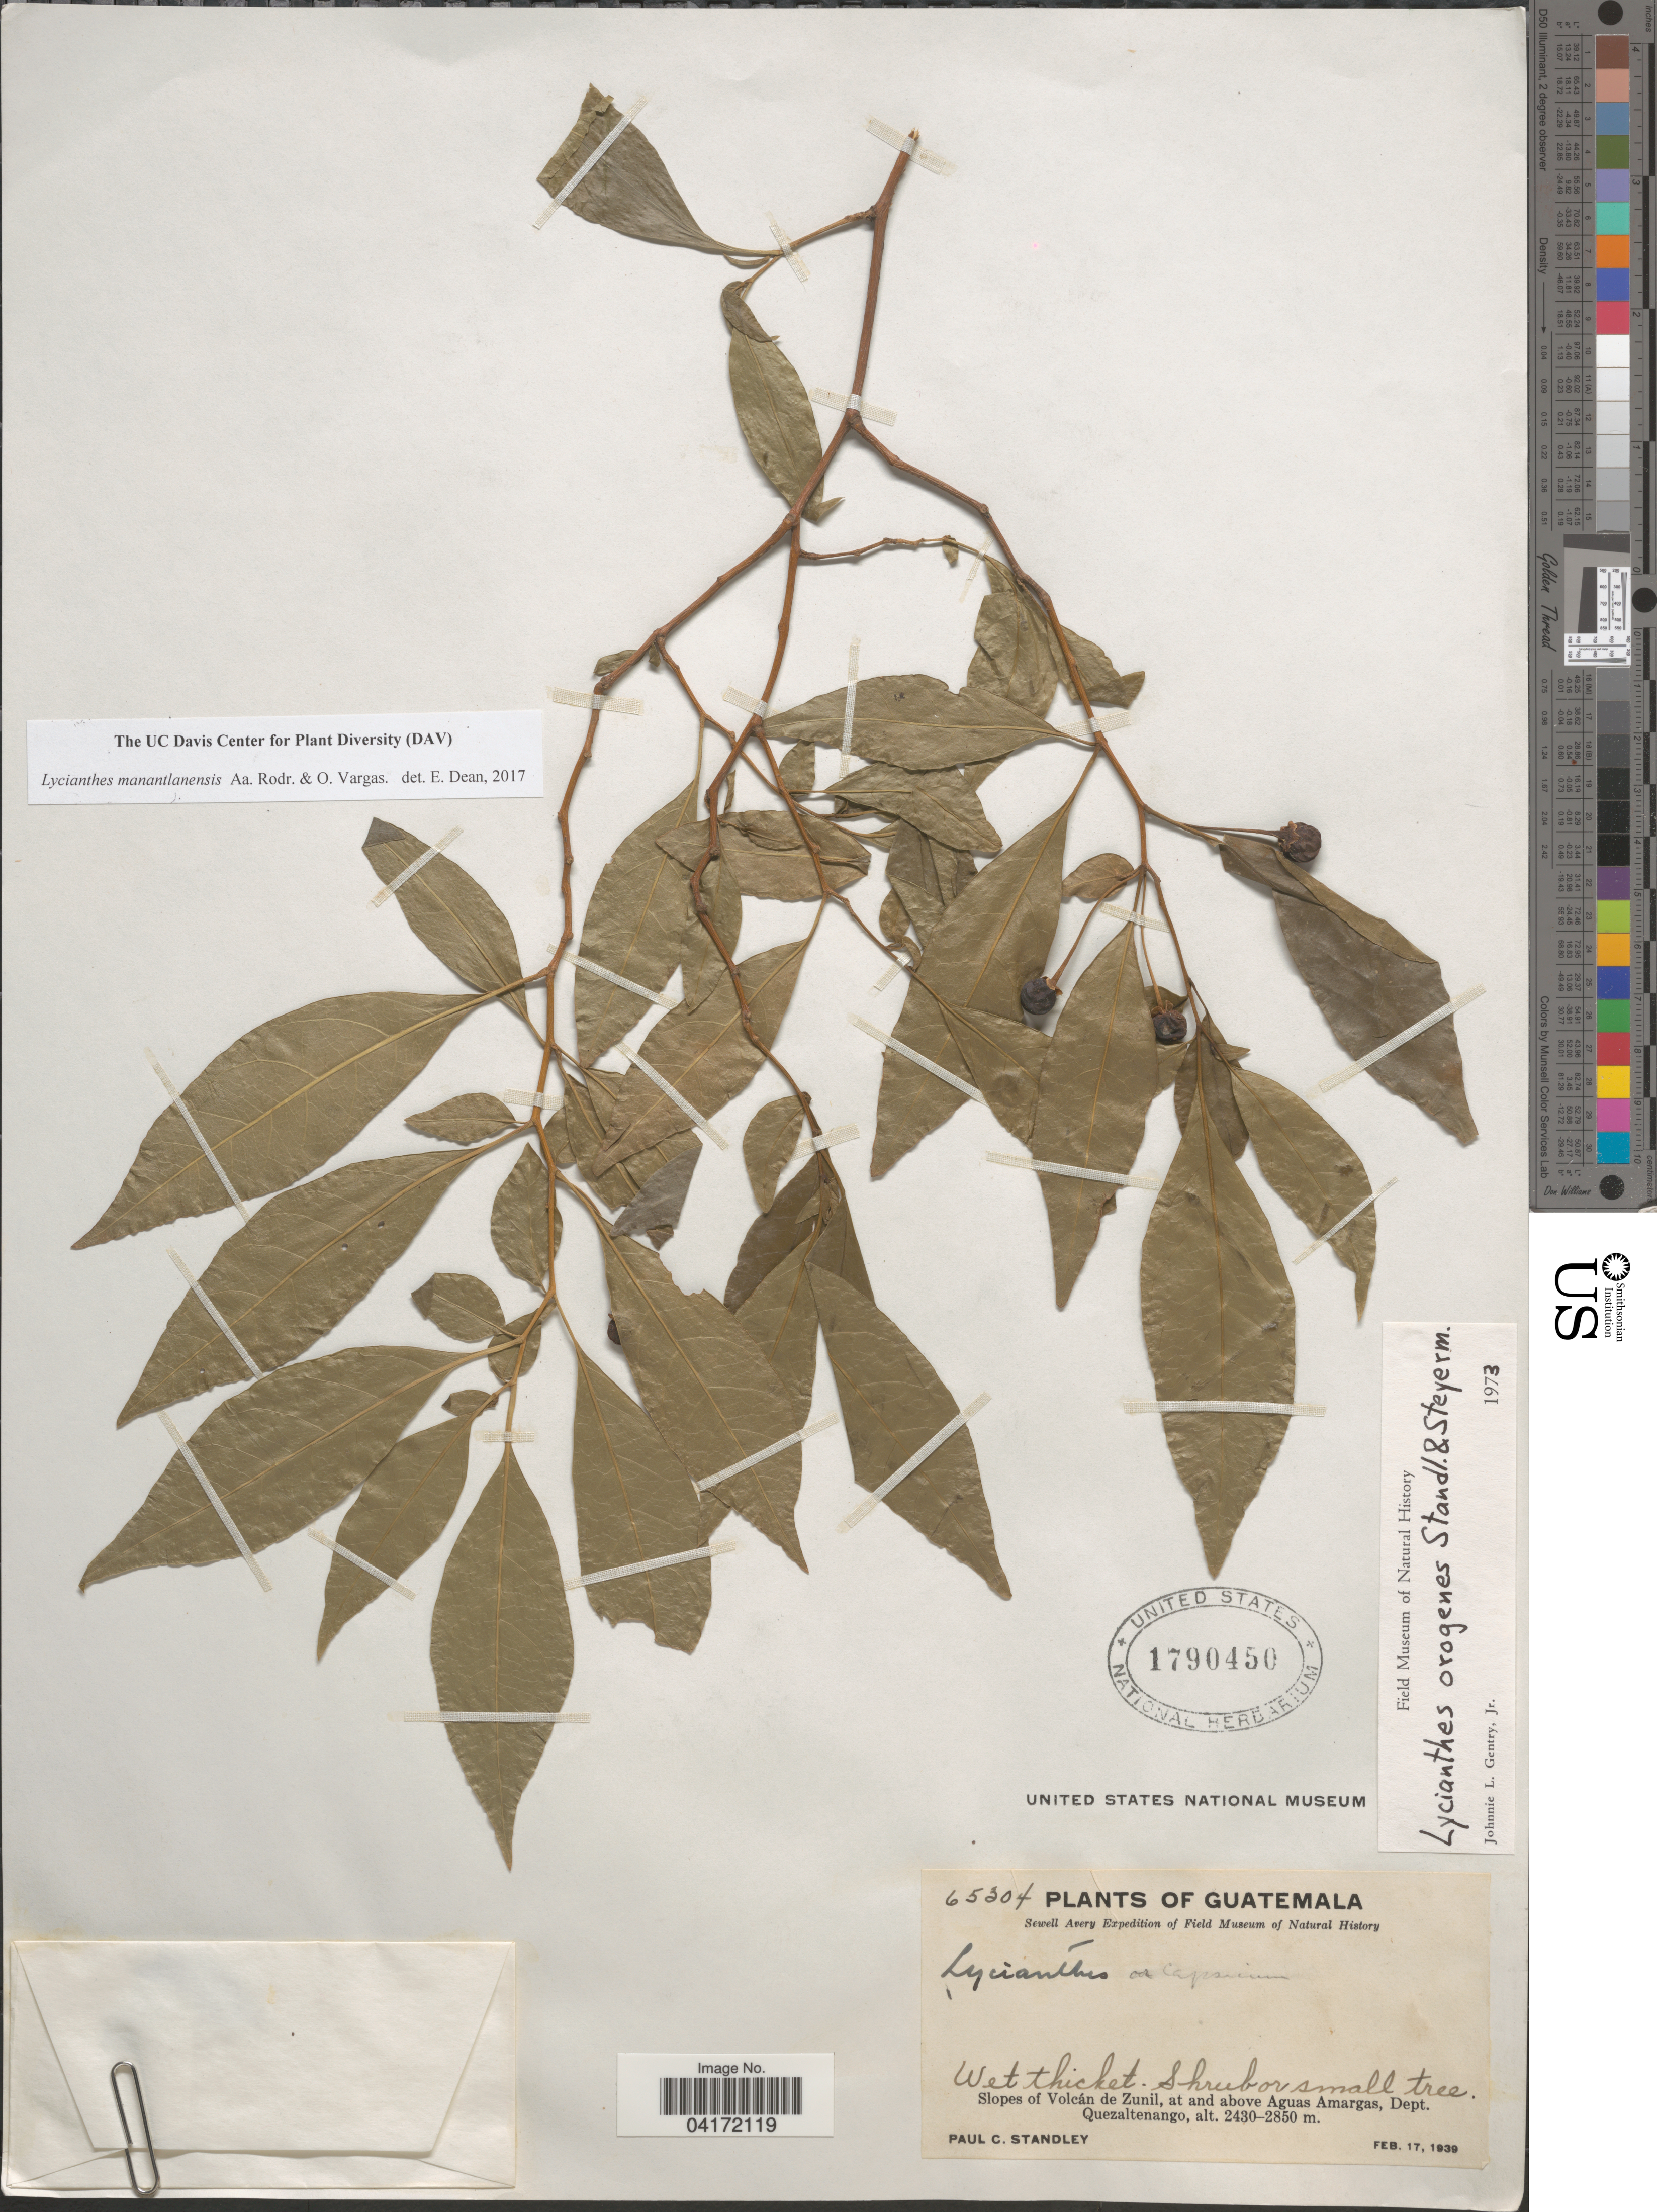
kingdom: Plantae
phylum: Tracheophyta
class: Magnoliopsida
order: Solanales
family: Solanaceae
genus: Lycianthes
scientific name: Lycianthes manantlanensis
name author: Aarón Rodr. & Vargas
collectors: P. C. Standley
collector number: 65304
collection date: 1939-02-17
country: Guatemala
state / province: Quetzaltenango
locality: Sewell Avery Expedition of Field Museum of Natural History. Slopes of Volcán de Zunil, at and above Aguas Amargas, Dept. Quezaltenango.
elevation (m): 2430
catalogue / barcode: US 1790450